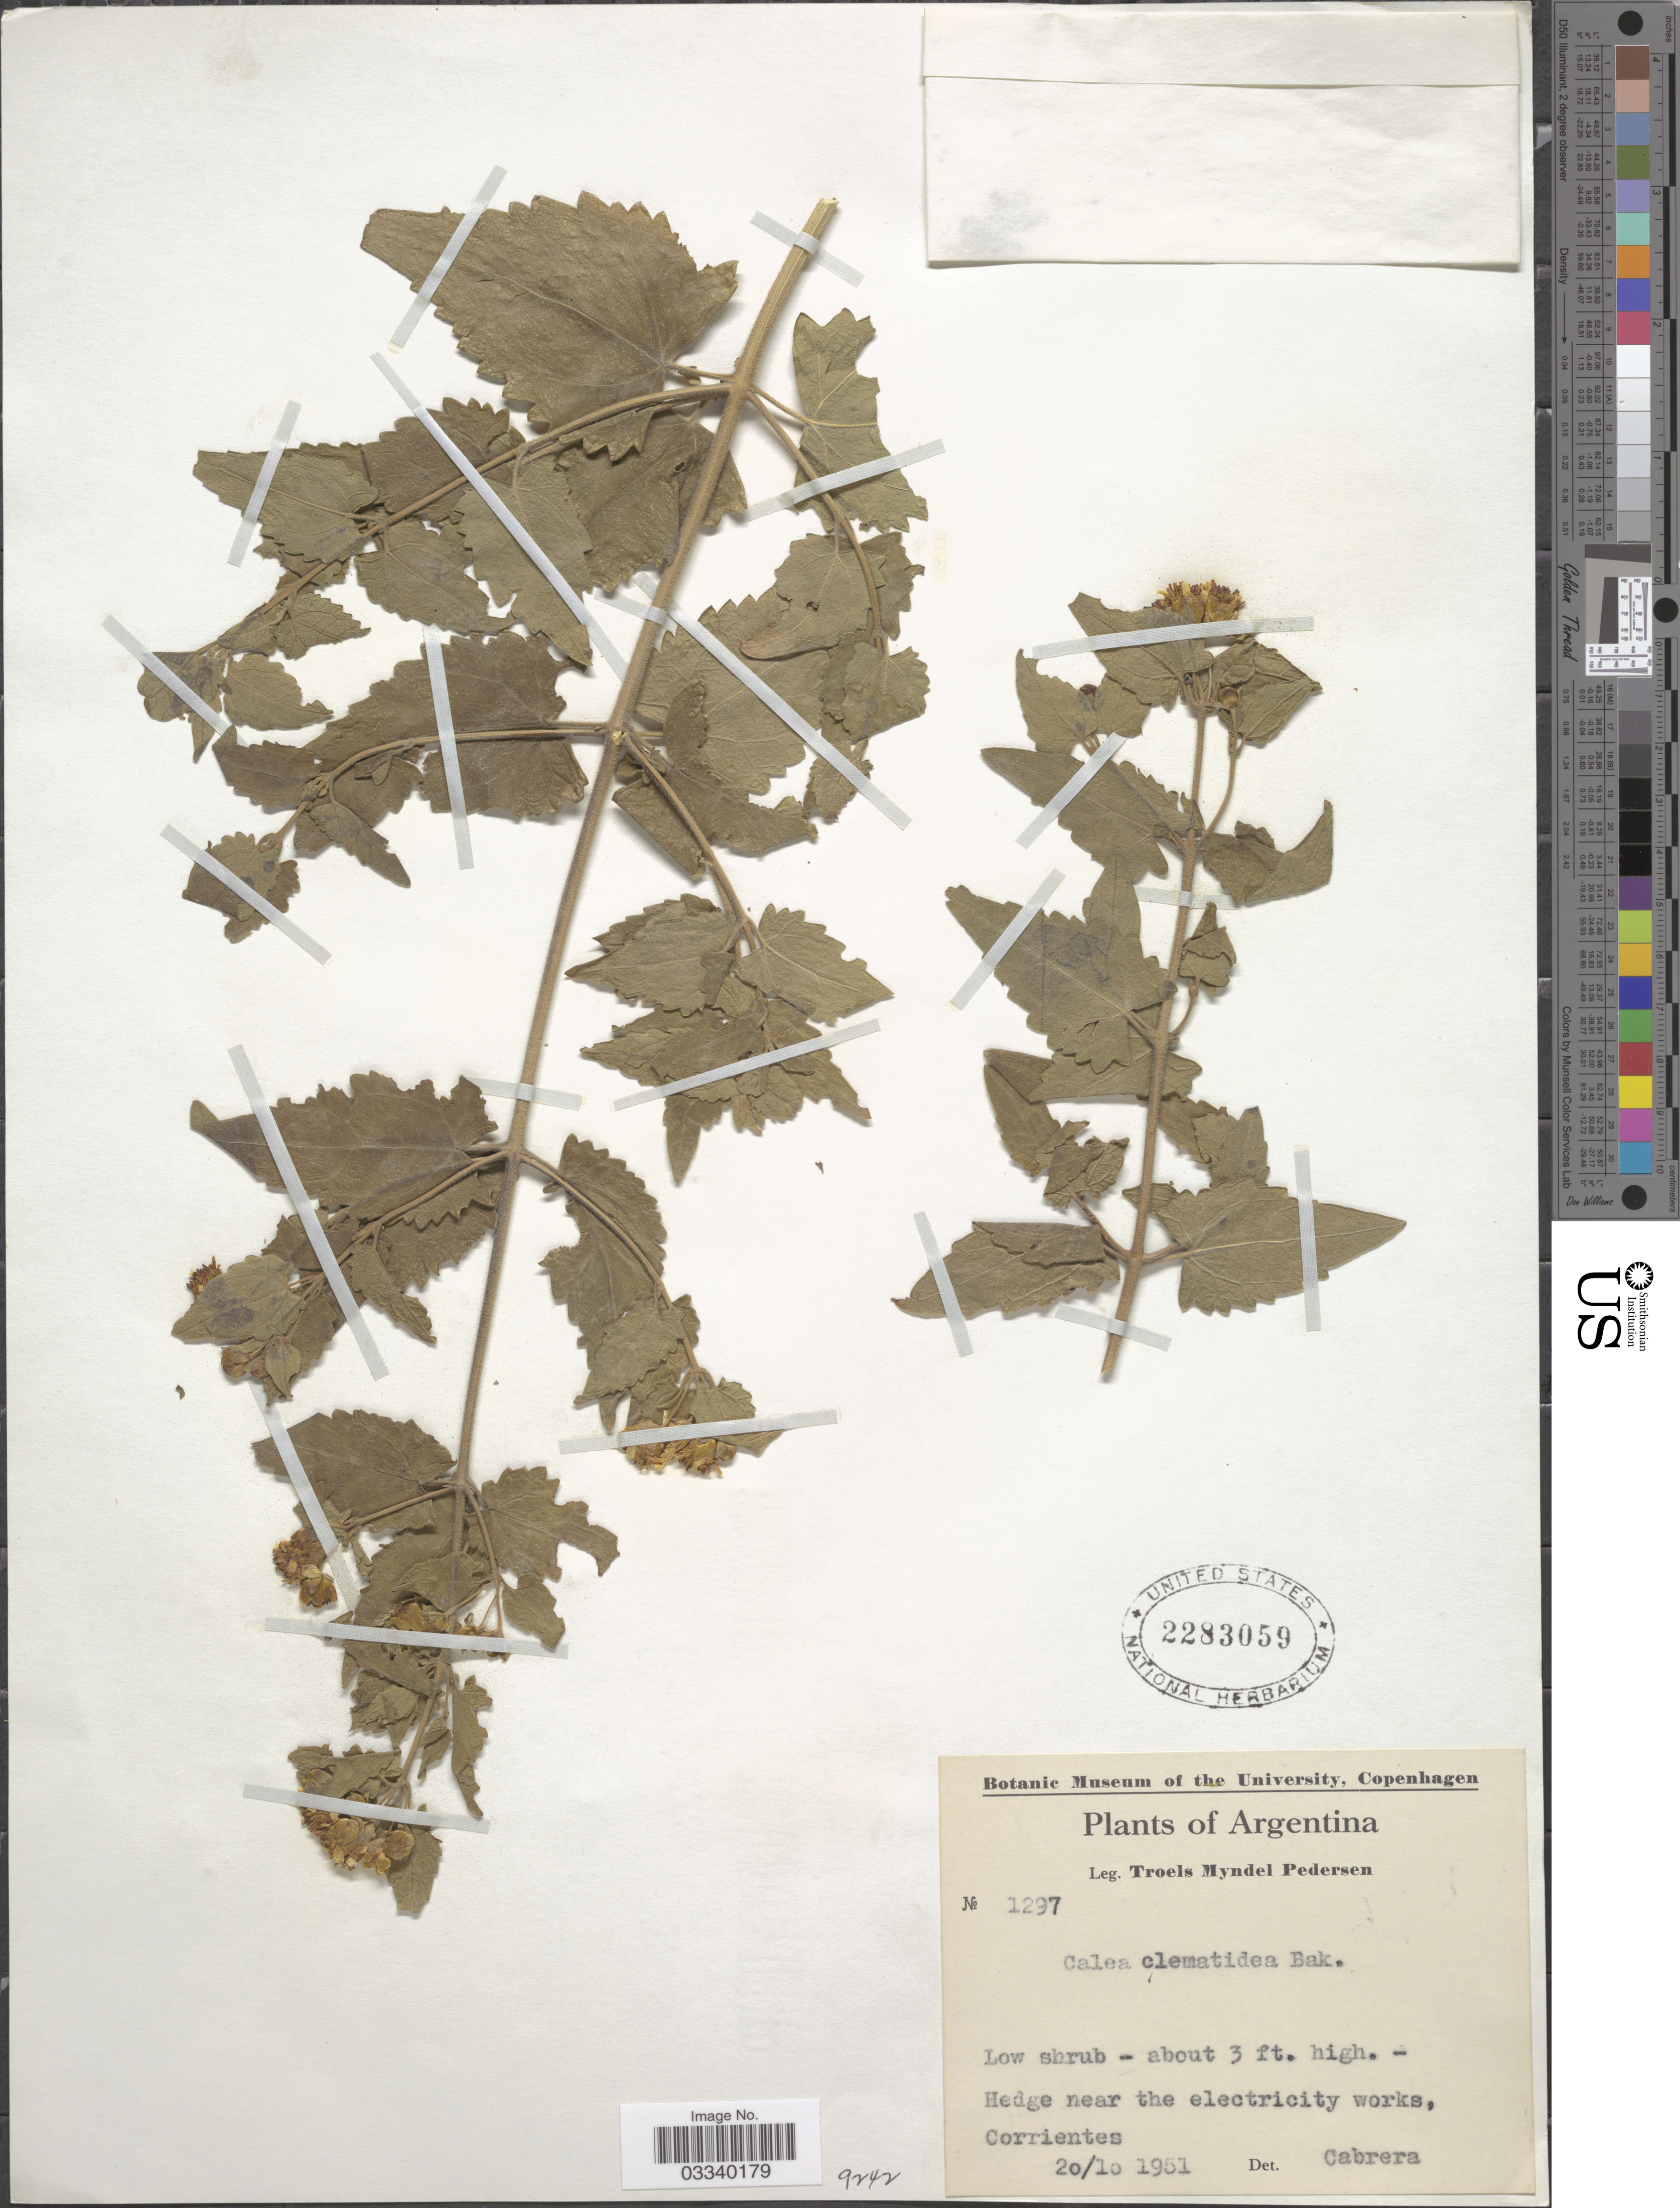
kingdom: Plantae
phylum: Tracheophyta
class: Magnoliopsida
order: Asterales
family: Asteraceae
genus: Calea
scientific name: Calea clematidea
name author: Baker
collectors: T. Pederson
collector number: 1297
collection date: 1951-10-20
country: Argentina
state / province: Corrientes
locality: Hedge near electricity works.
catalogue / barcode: US 2283059